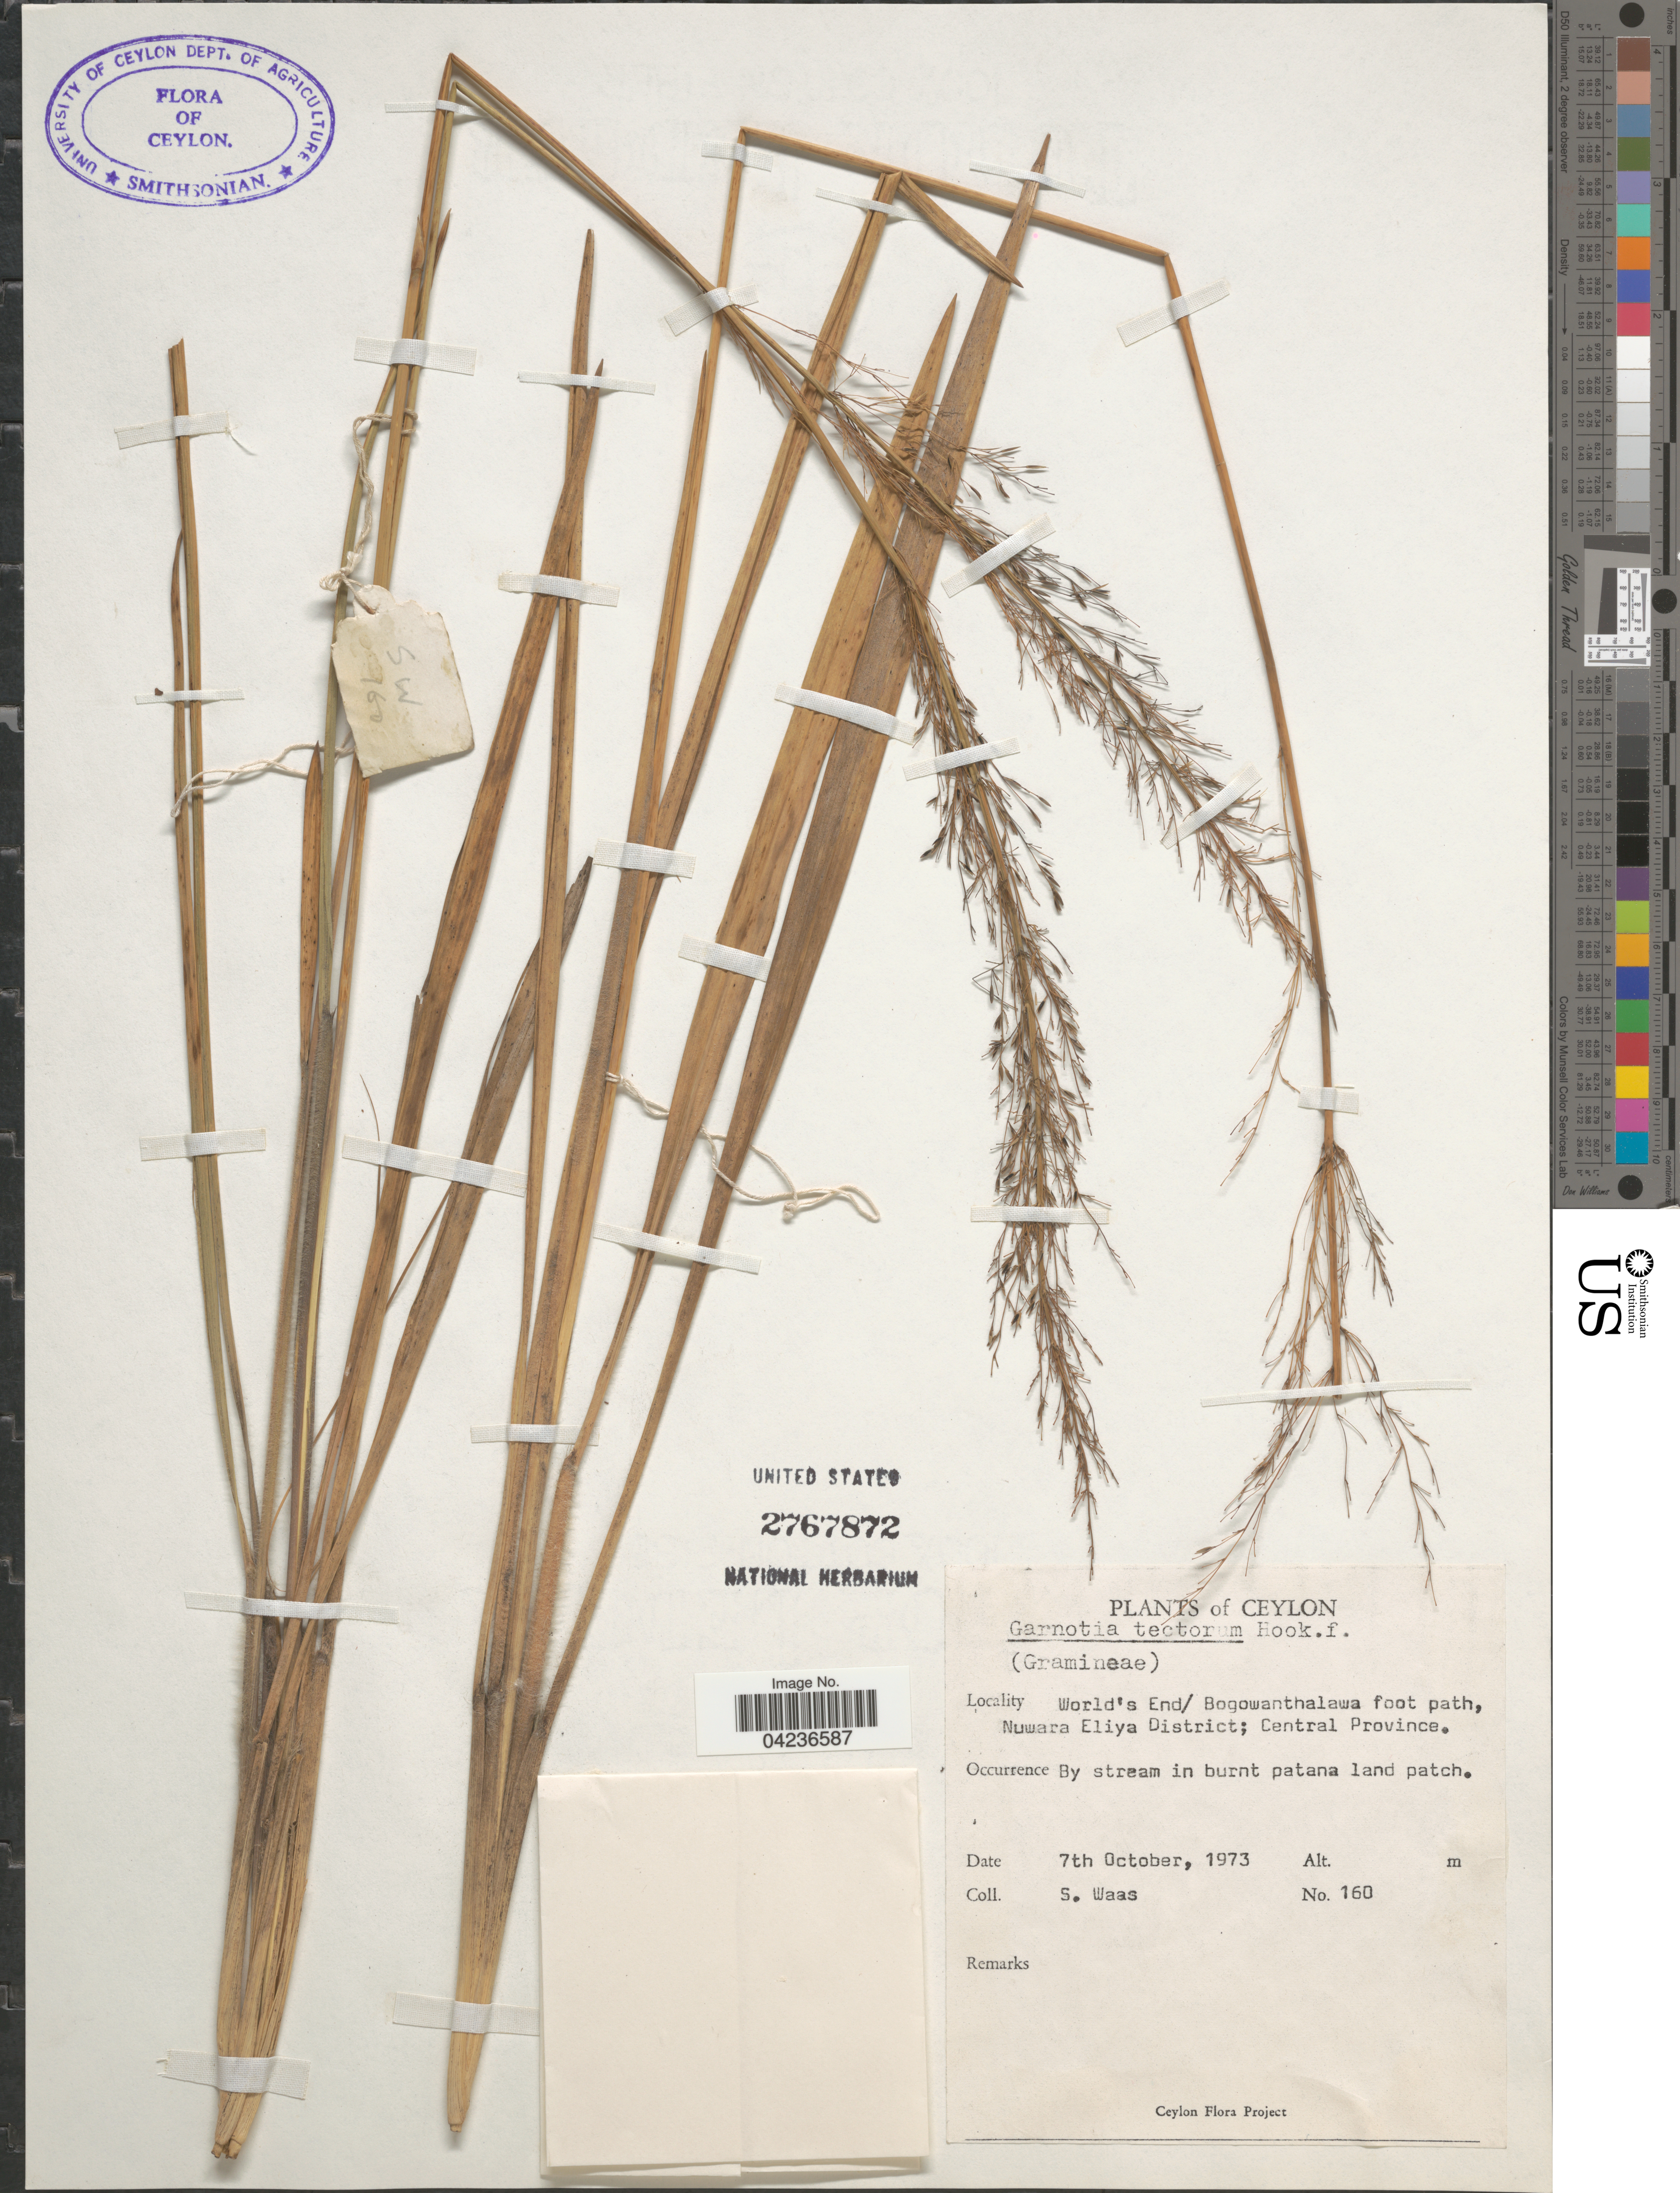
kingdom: Plantae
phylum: Tracheophyta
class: Liliopsida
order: Poales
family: Poaceae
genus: Garnotia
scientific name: Garnotia patula var. mutica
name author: (Munro) Rendle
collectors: S. Waas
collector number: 160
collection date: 1973-10-07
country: Sri Lanka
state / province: Central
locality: Ceylon. World's End/Bogowanthalawa foot path, Nuwara Eliya District.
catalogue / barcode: US 2767872